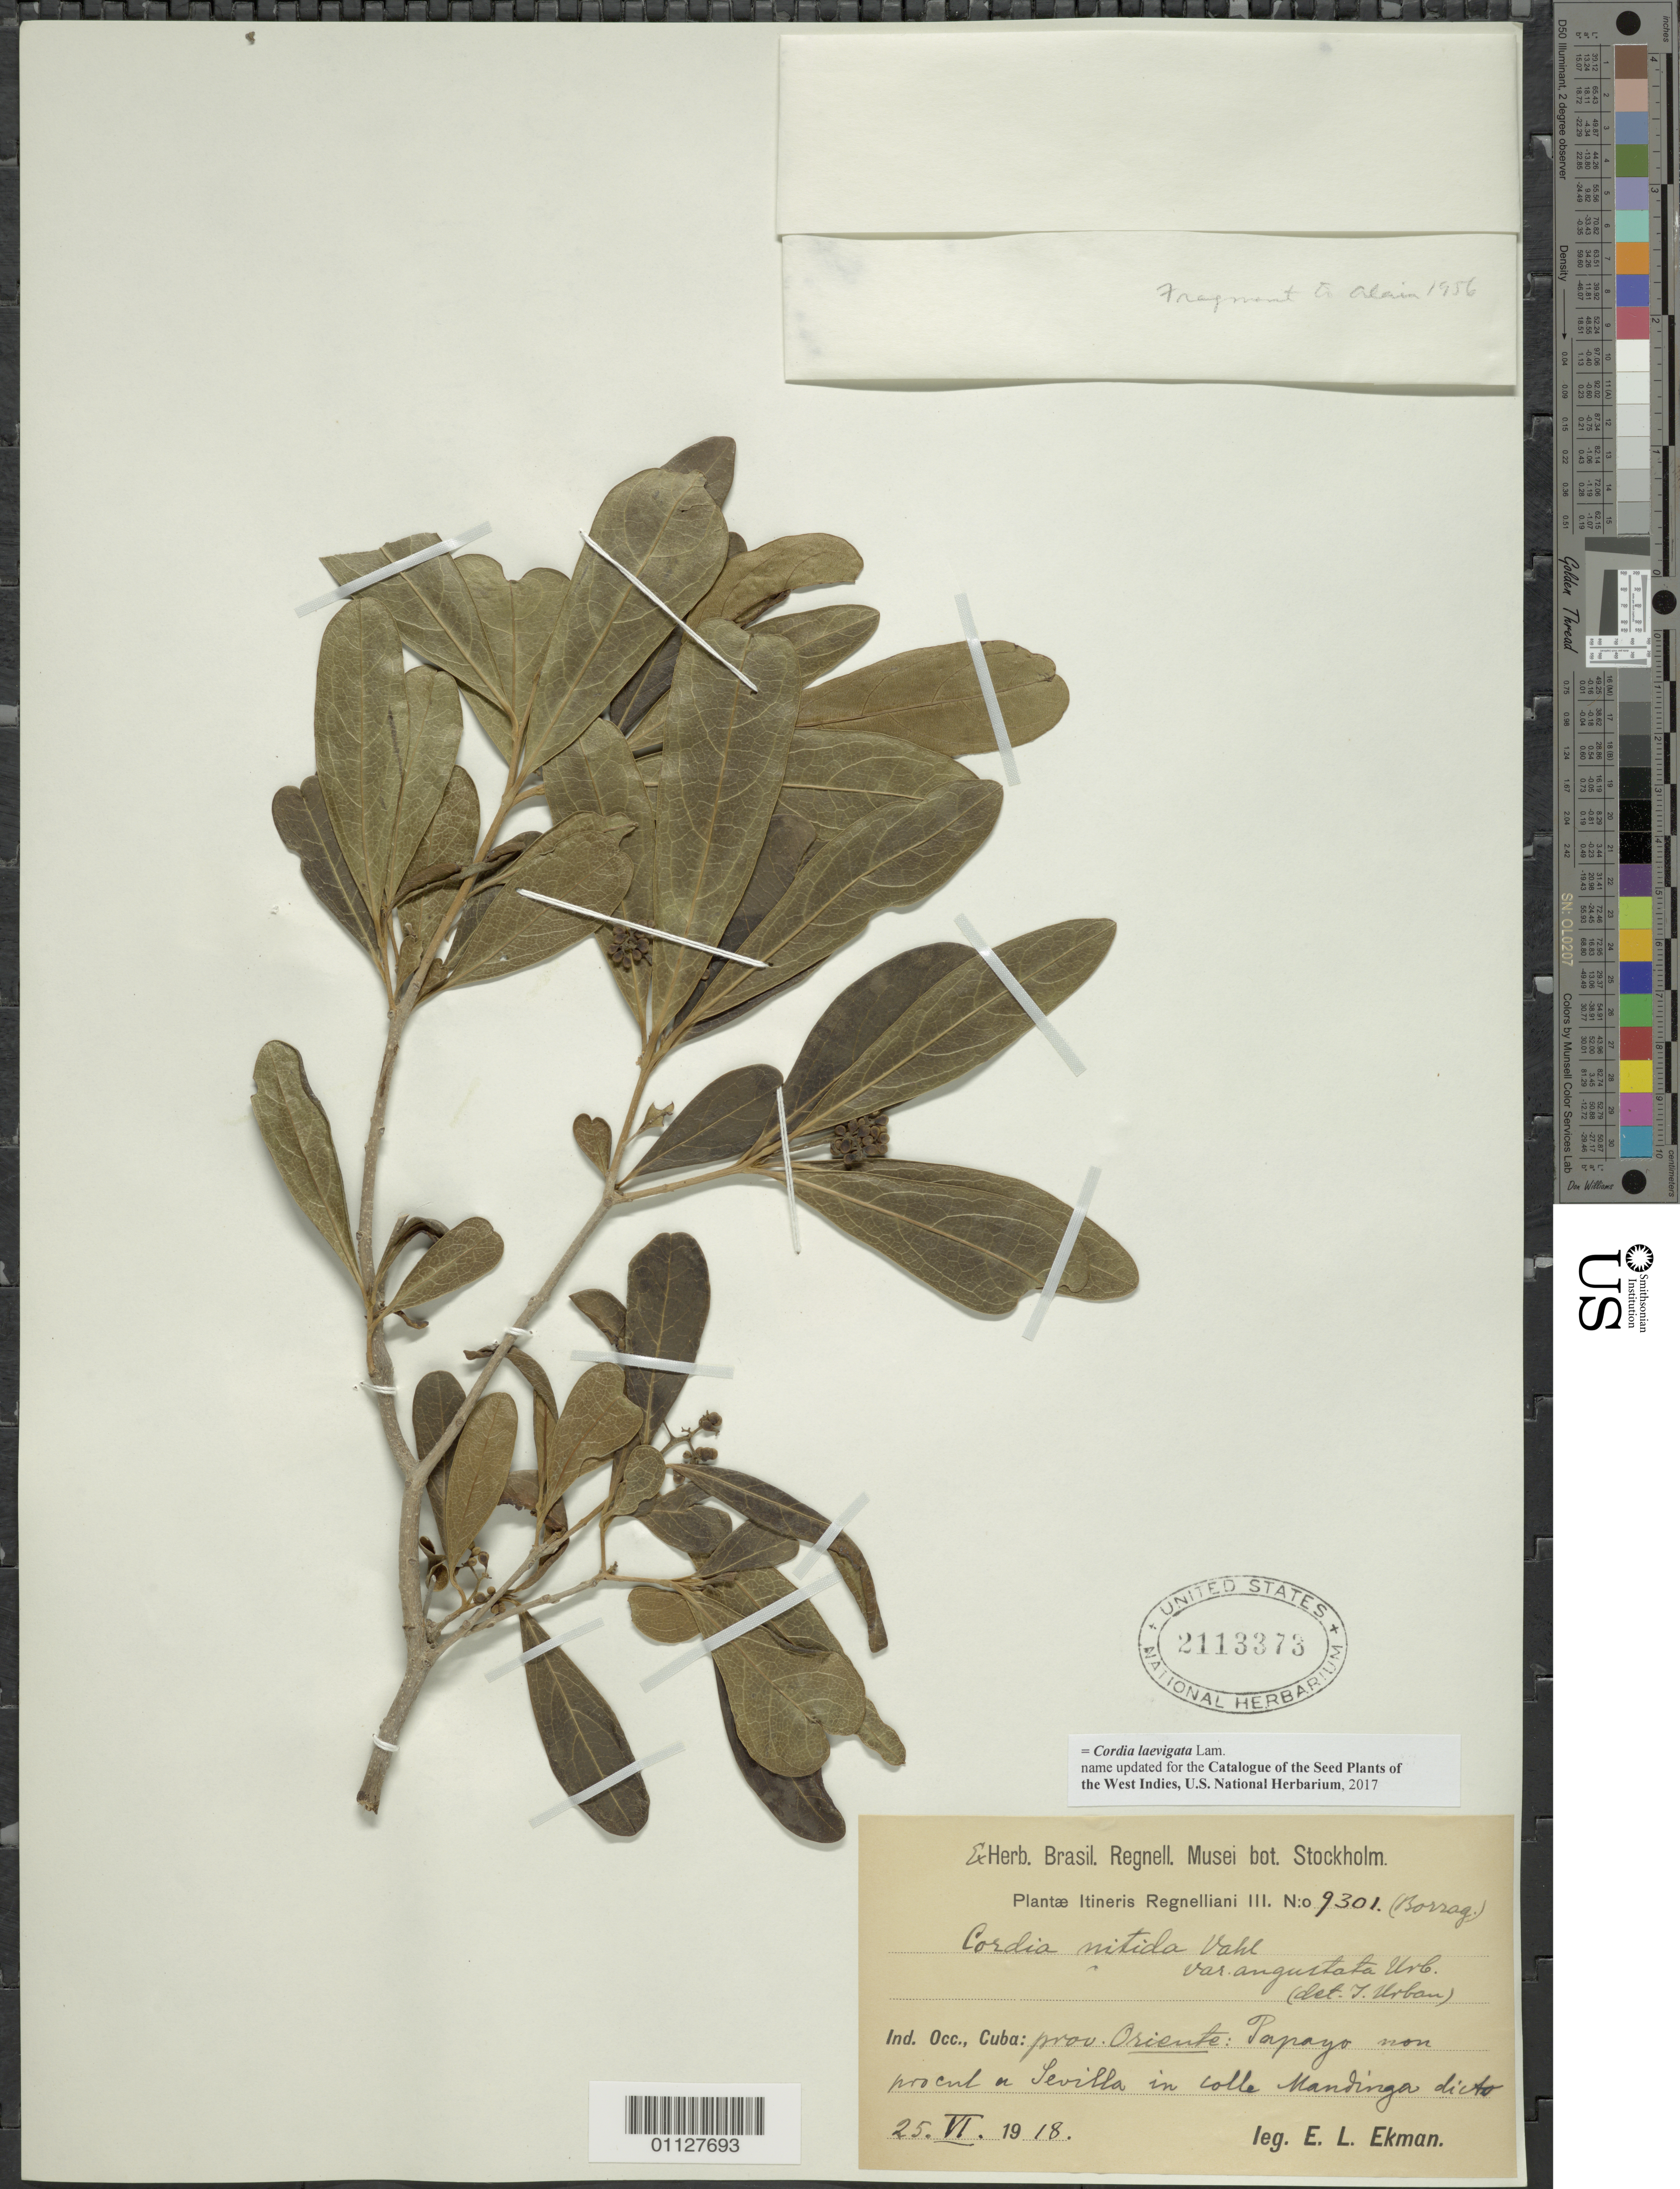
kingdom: Plantae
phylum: Tracheophyta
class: Magnoliopsida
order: Boraginales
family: Cordiaceae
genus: Cordia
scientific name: Cordia laevigata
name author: Lam.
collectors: E. L. Ekman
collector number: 9301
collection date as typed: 25 Jun 1918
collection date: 1918-06-25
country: Cuba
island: Cuba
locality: Papayo non procul a Sevilla in colle Mandinga dicto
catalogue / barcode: US 2113373